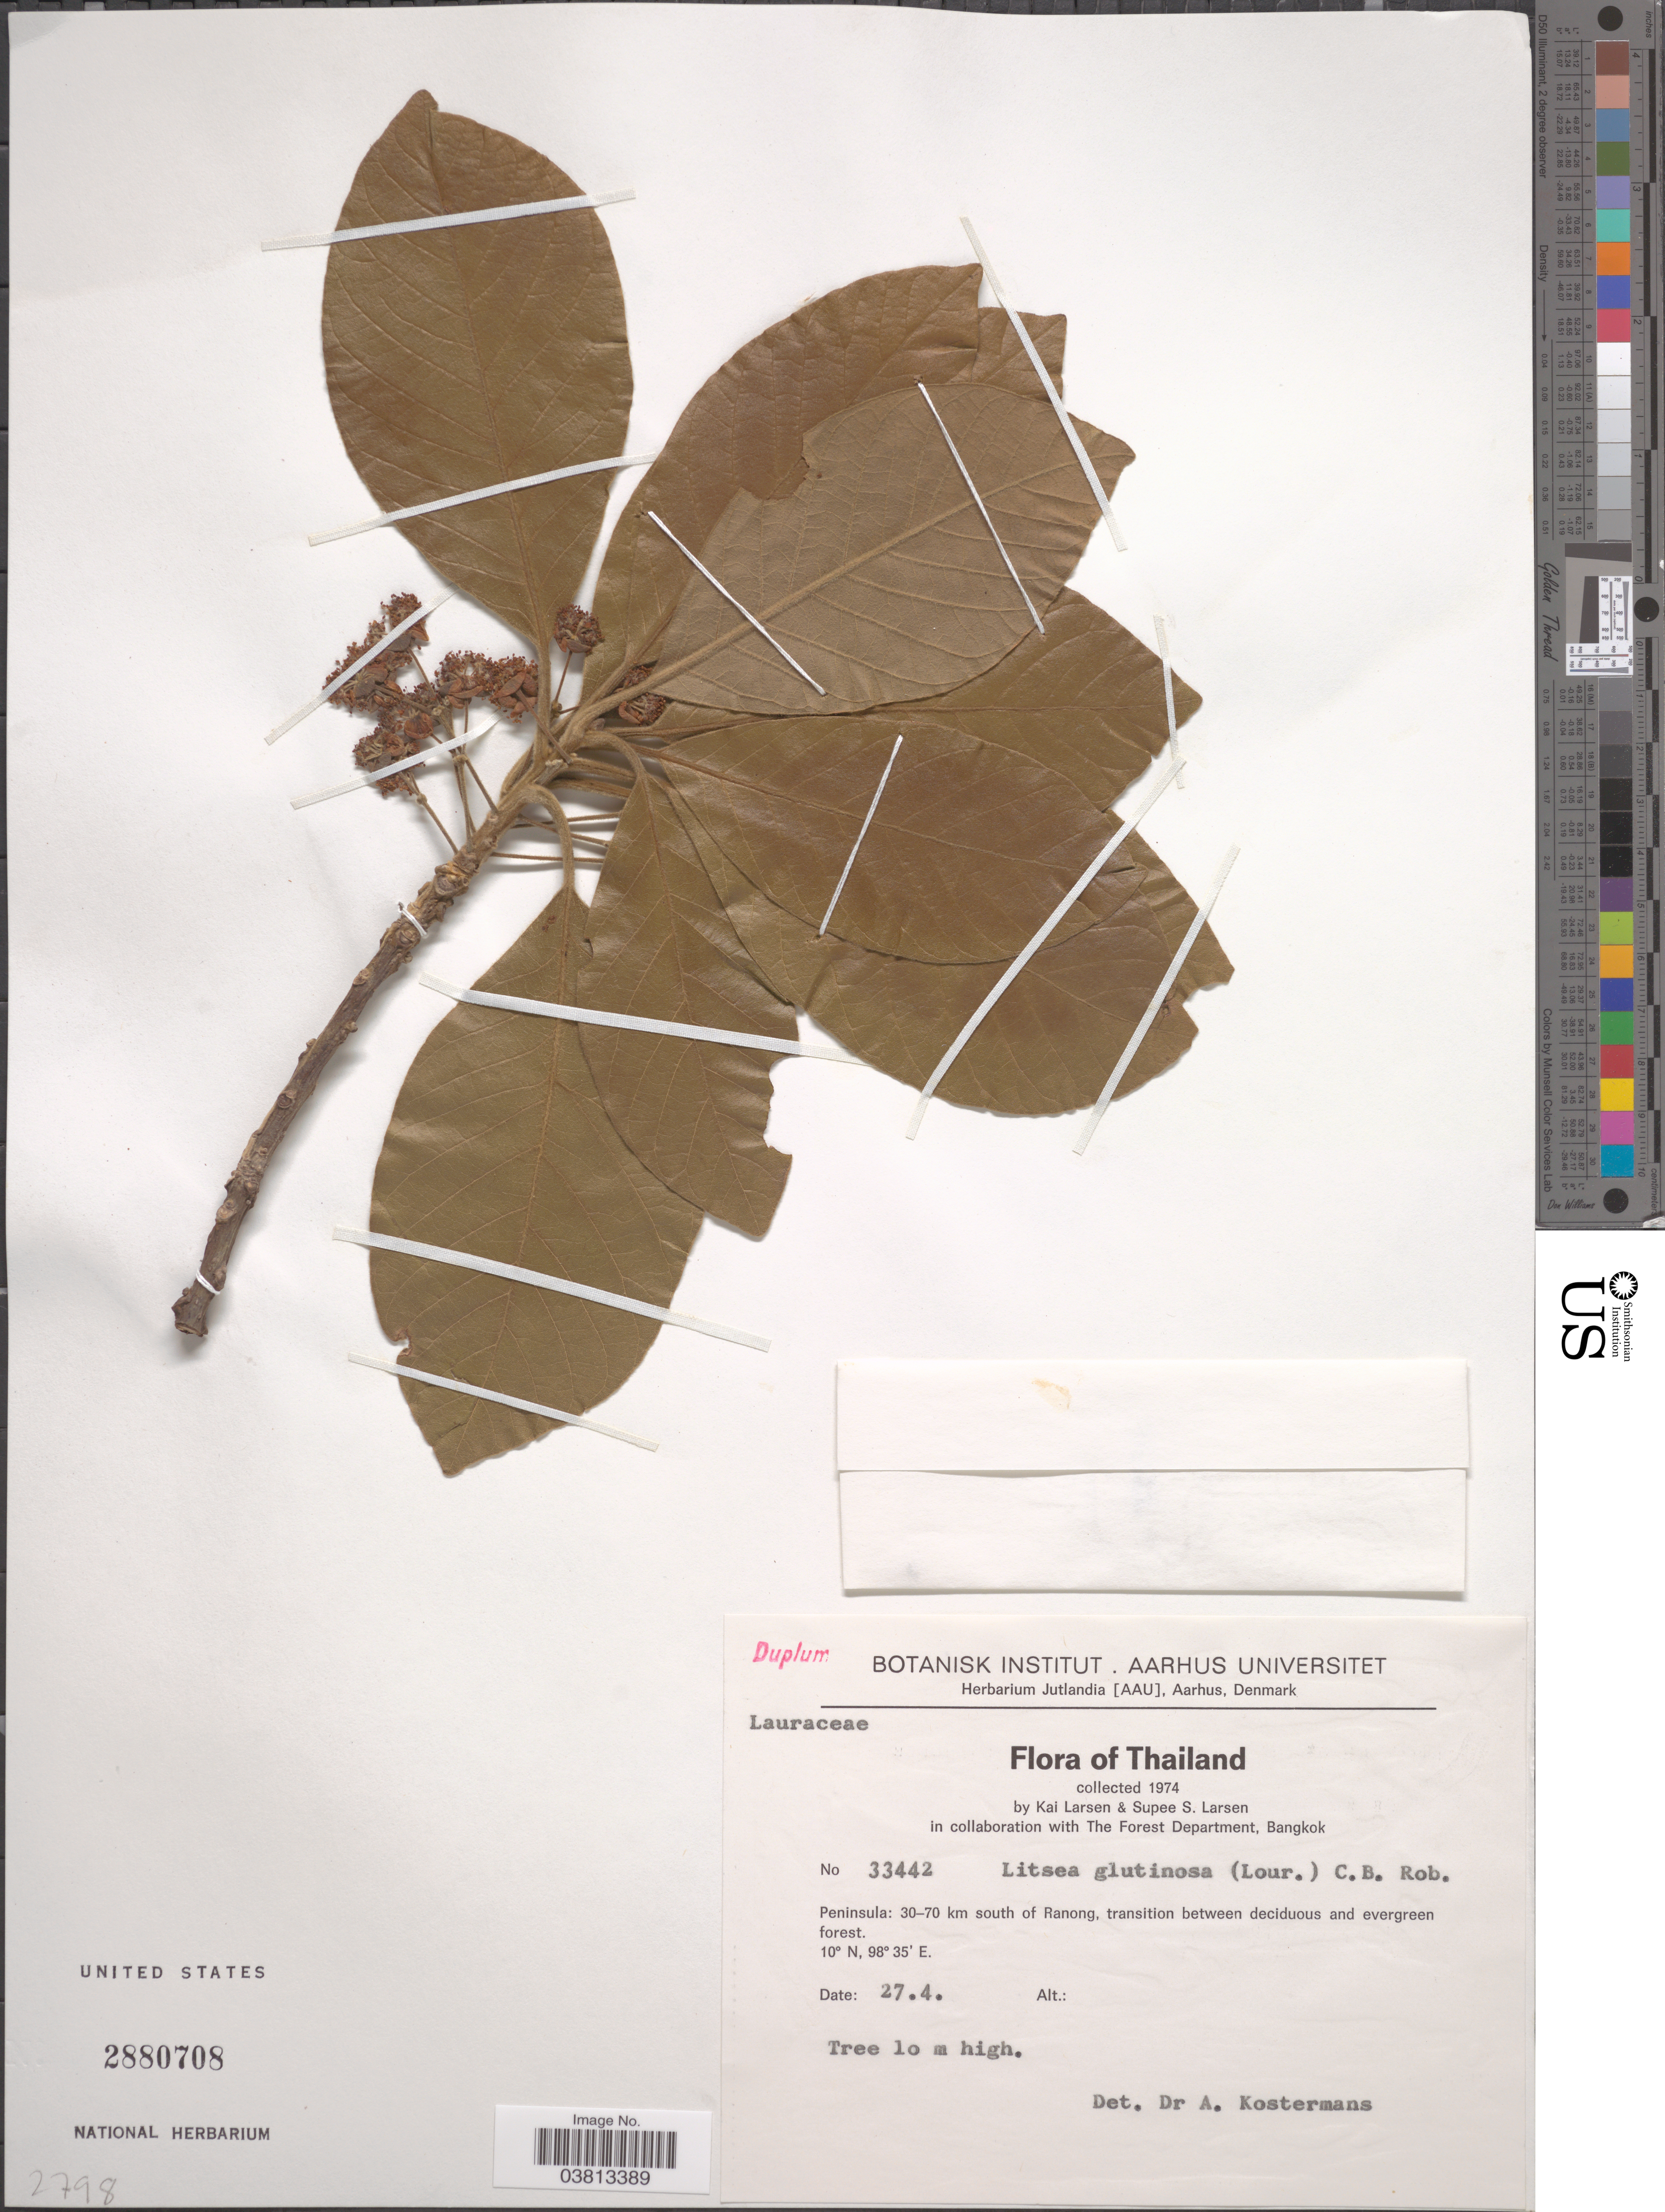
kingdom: Plantae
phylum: Tracheophyta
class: Magnoliopsida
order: Laurales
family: Lauraceae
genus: Litsea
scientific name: Litsea glutinosa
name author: (Lour.) C.B. Rob.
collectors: K. Larsen & S. Larsen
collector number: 33442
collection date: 1974-04-27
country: Thailand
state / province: Ranong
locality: Peninsula: 30-70 km south of Ranong, transition between deciduous and evergreen forest.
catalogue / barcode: US 2880708